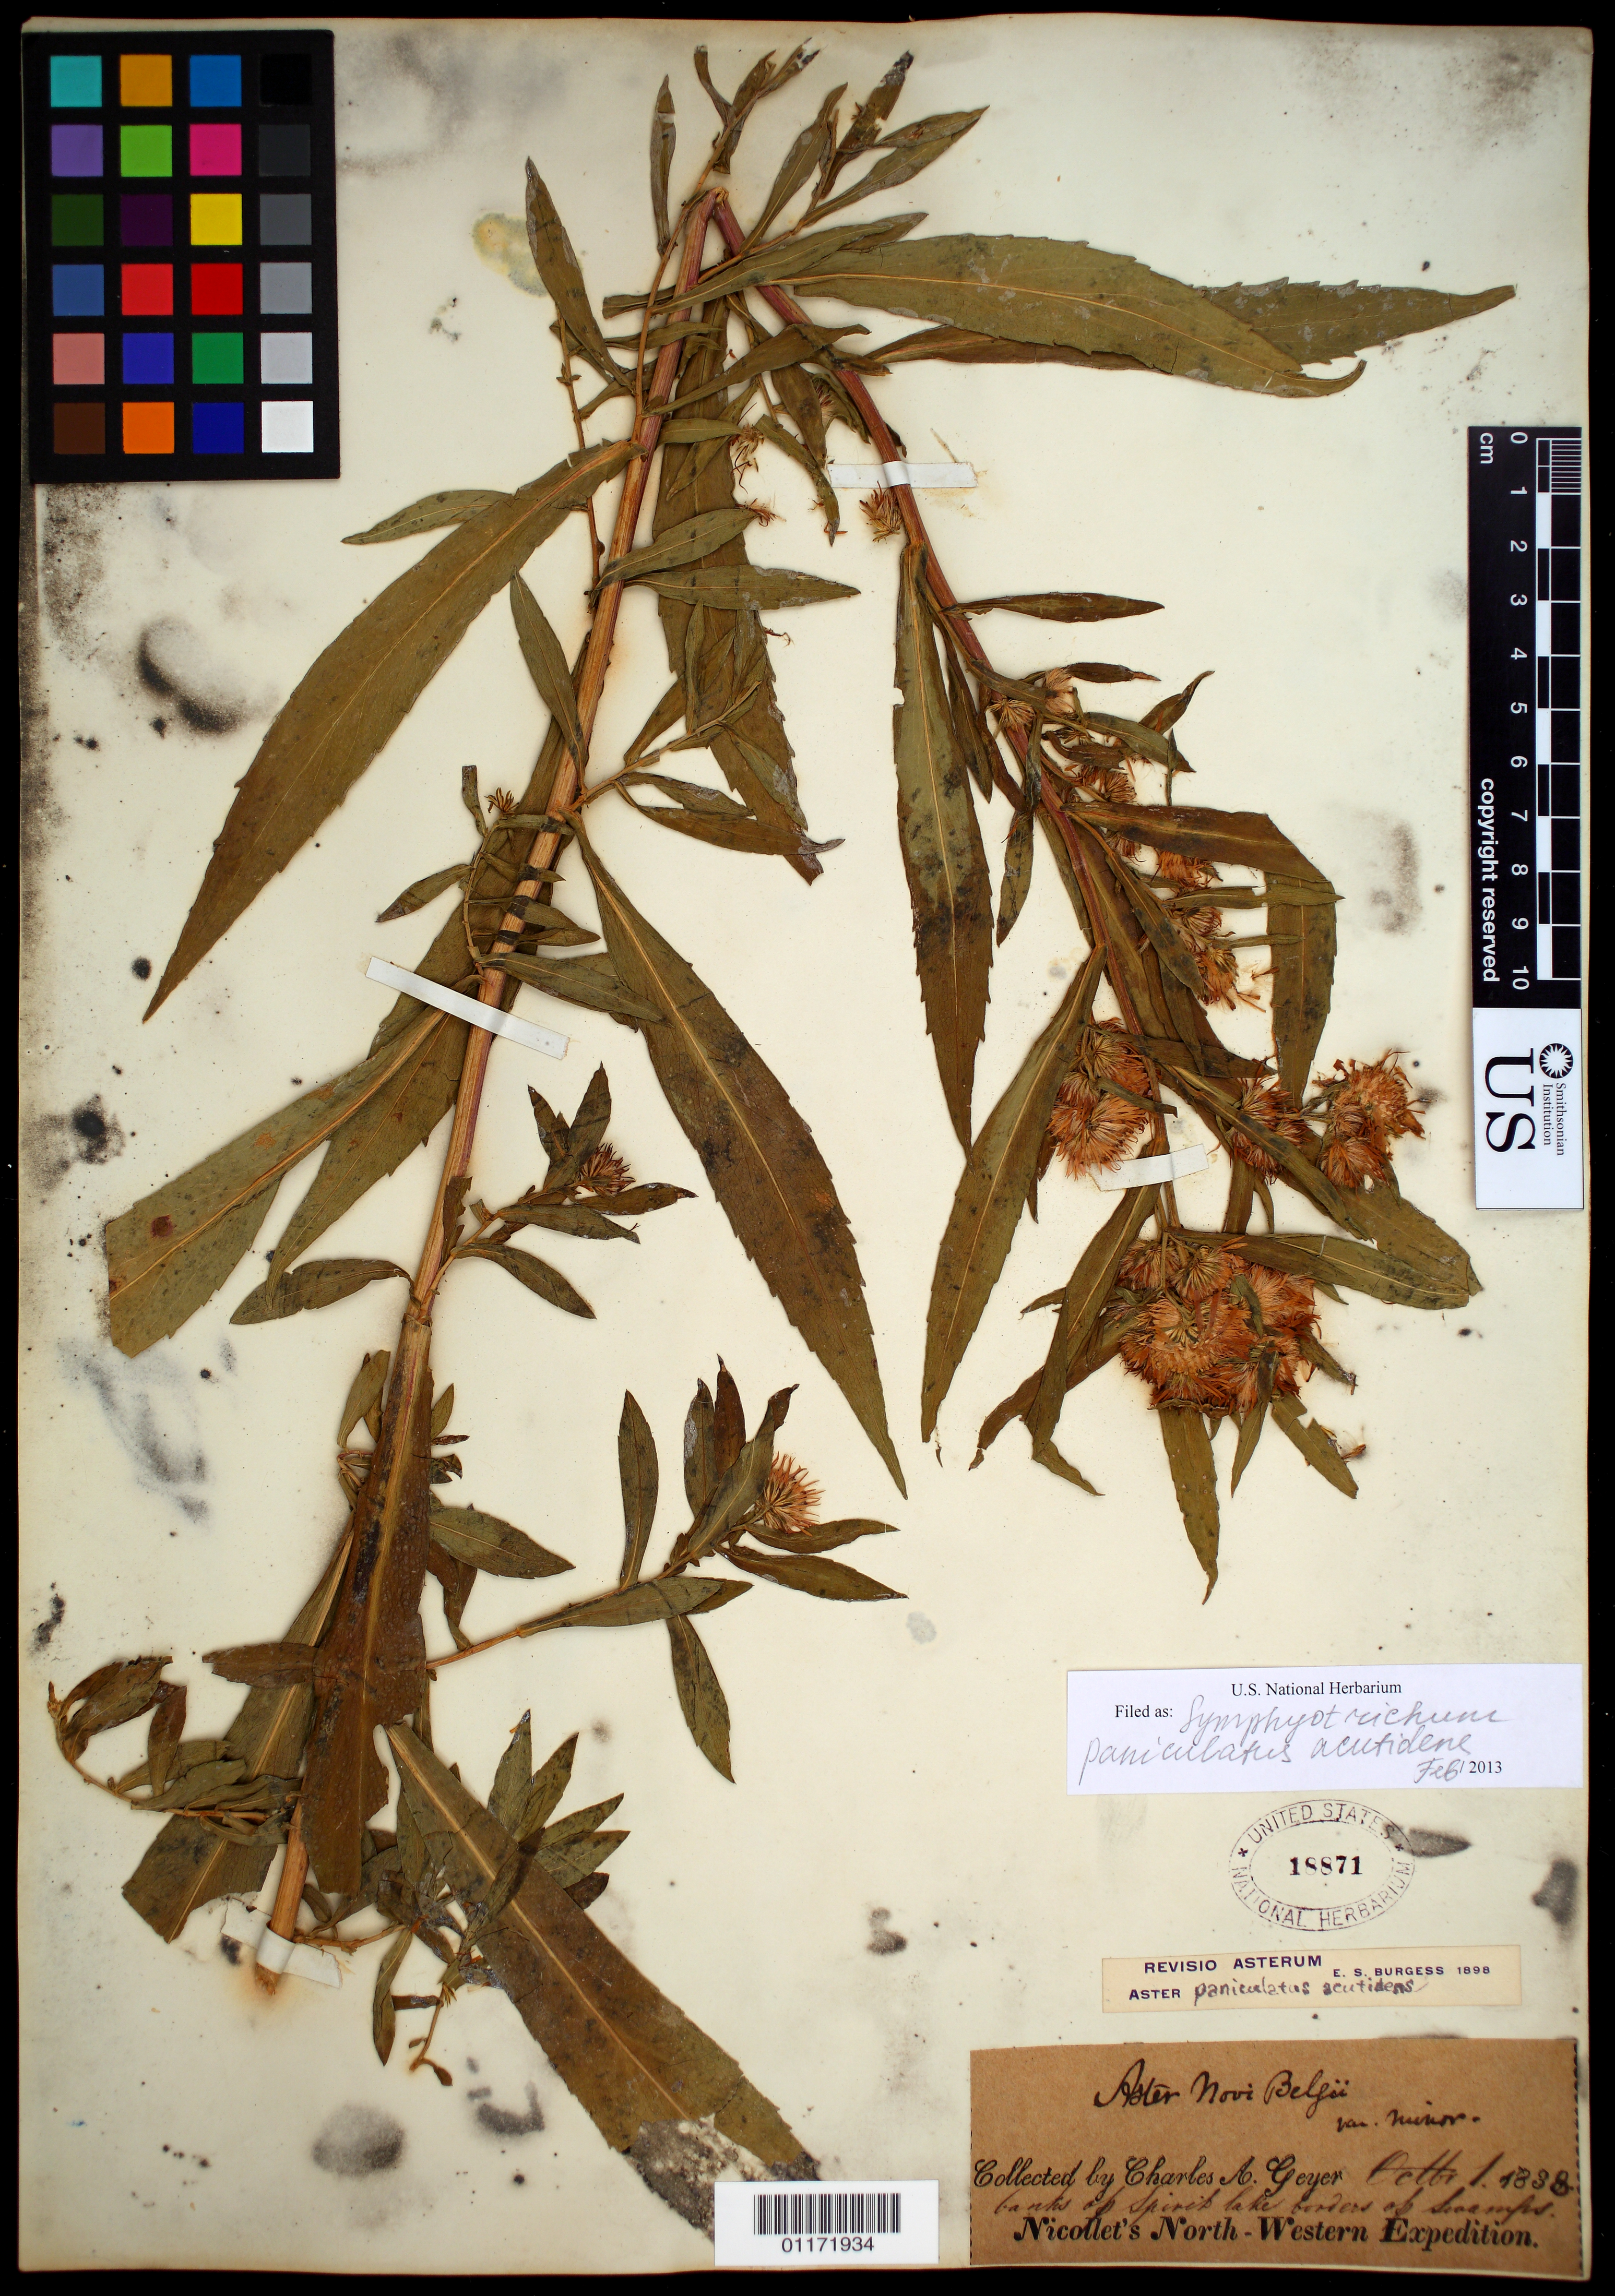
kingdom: Plantae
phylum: Tracheophyta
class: Magnoliopsida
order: Asterales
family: Asteraceae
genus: Symphyotrichum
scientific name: Symphyotrichum lanceolatum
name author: (Willd.) G.L. Nesom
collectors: C. A. Geyer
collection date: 1839-10-01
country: United States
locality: banks of Spirit Lake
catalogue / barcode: US 18871